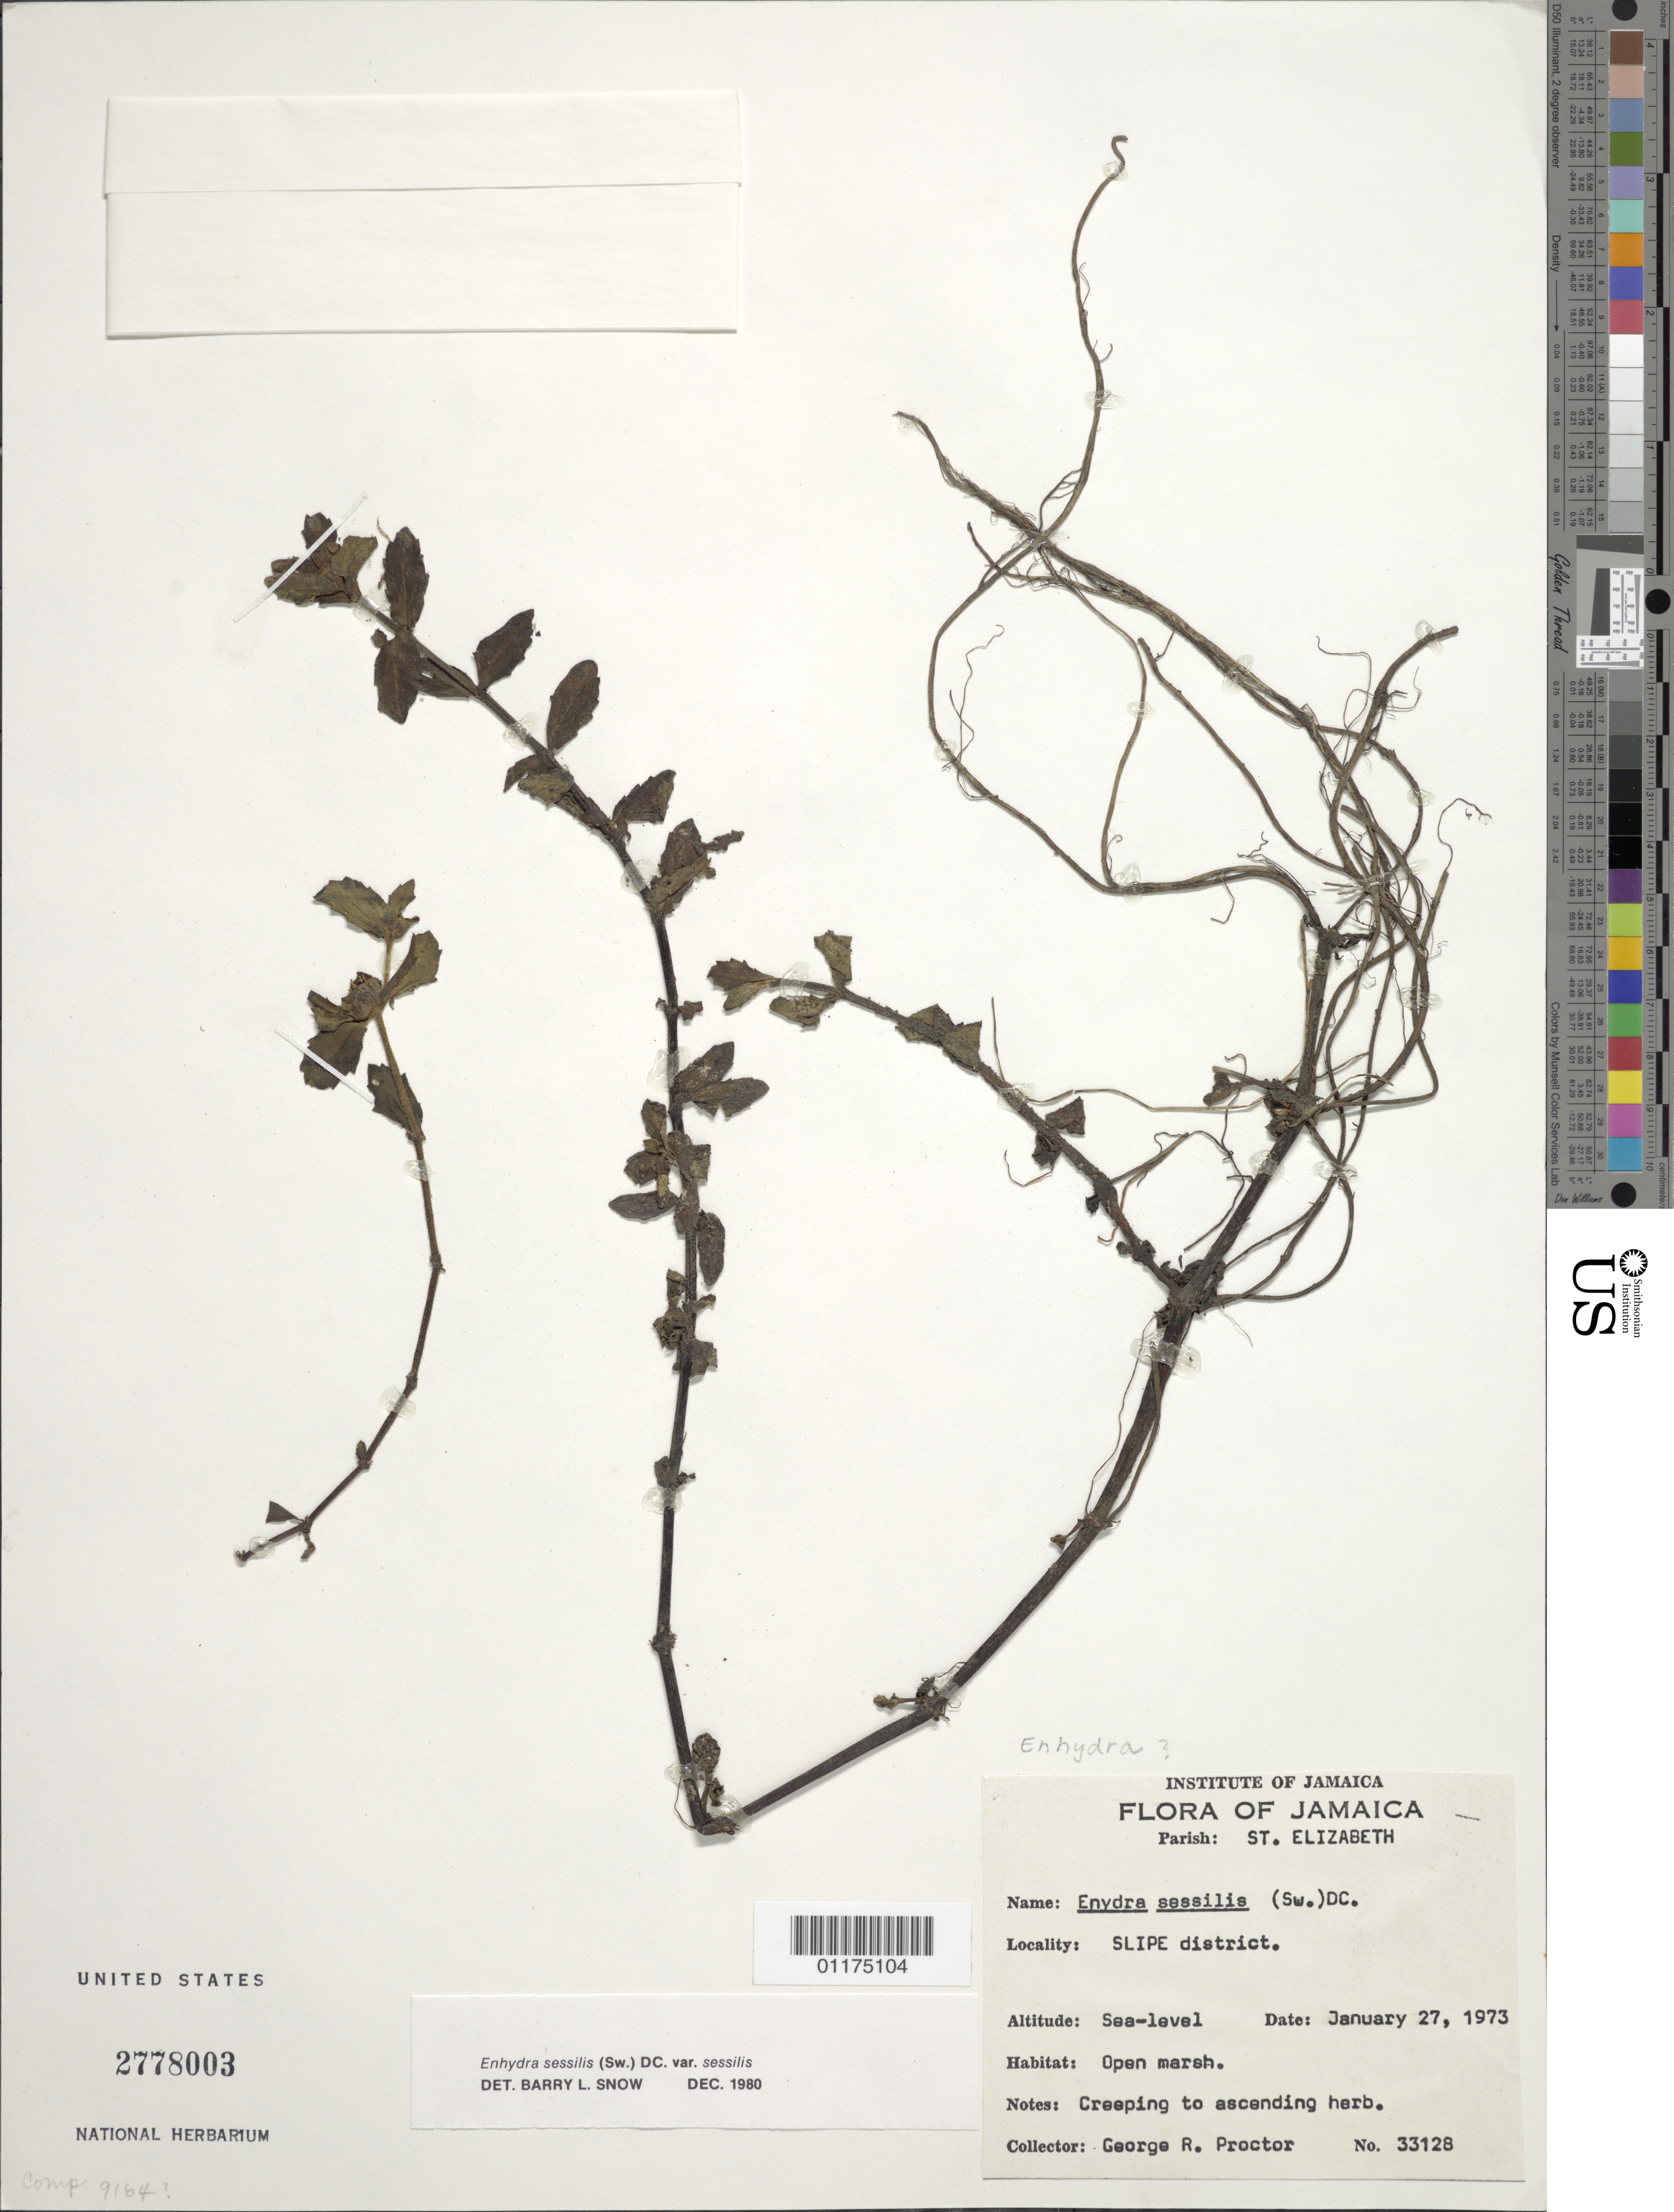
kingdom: Plantae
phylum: Tracheophyta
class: Magnoliopsida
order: Asterales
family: Asteraceae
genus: Enhydra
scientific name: Enhydra sessilis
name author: (Sw.) DC.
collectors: G. R. Proctor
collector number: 33128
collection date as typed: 27 Jan 1973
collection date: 1973-01-27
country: Jamaica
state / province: Saint Elizabeth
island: Jamaica I.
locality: Slipe district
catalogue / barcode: US 2778003